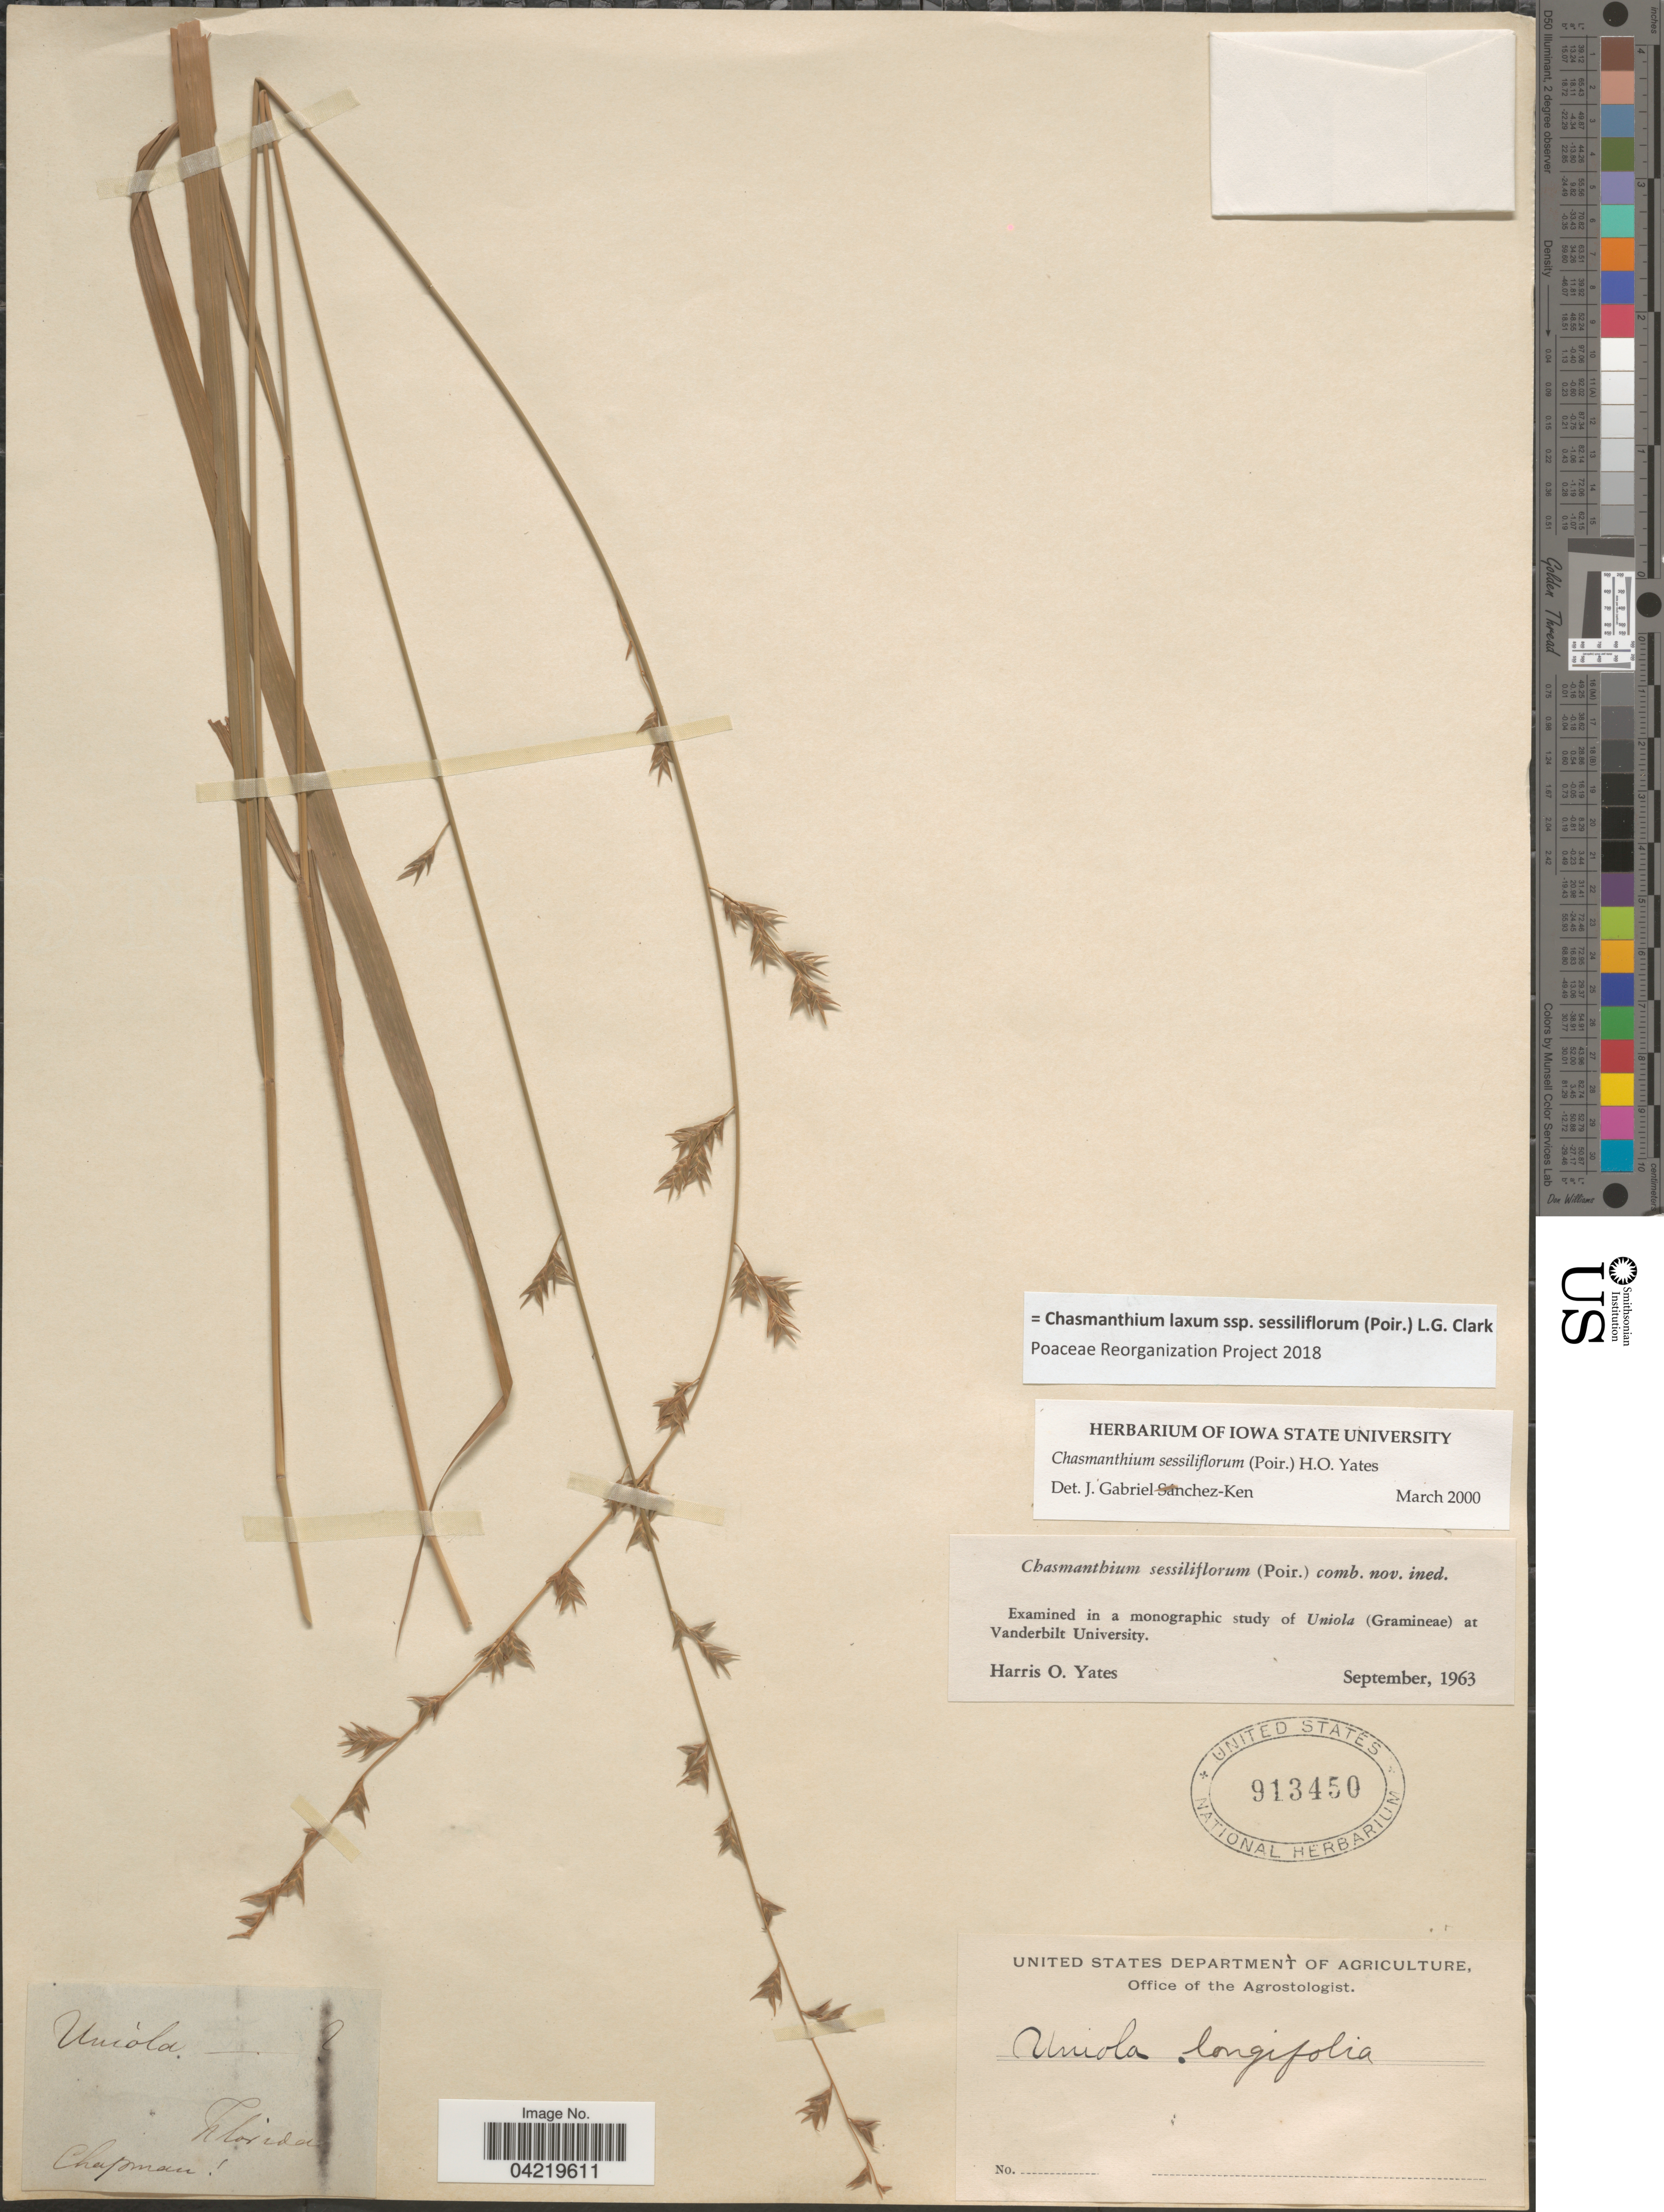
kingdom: Plantae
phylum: Tracheophyta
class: Liliopsida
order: Poales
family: Poaceae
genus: Chasmanthium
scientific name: Chasmanthium laxum subsp. sessiliflorum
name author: (L.) H.O. Yates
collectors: A. Chapman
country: United States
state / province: Florida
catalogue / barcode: US 913450